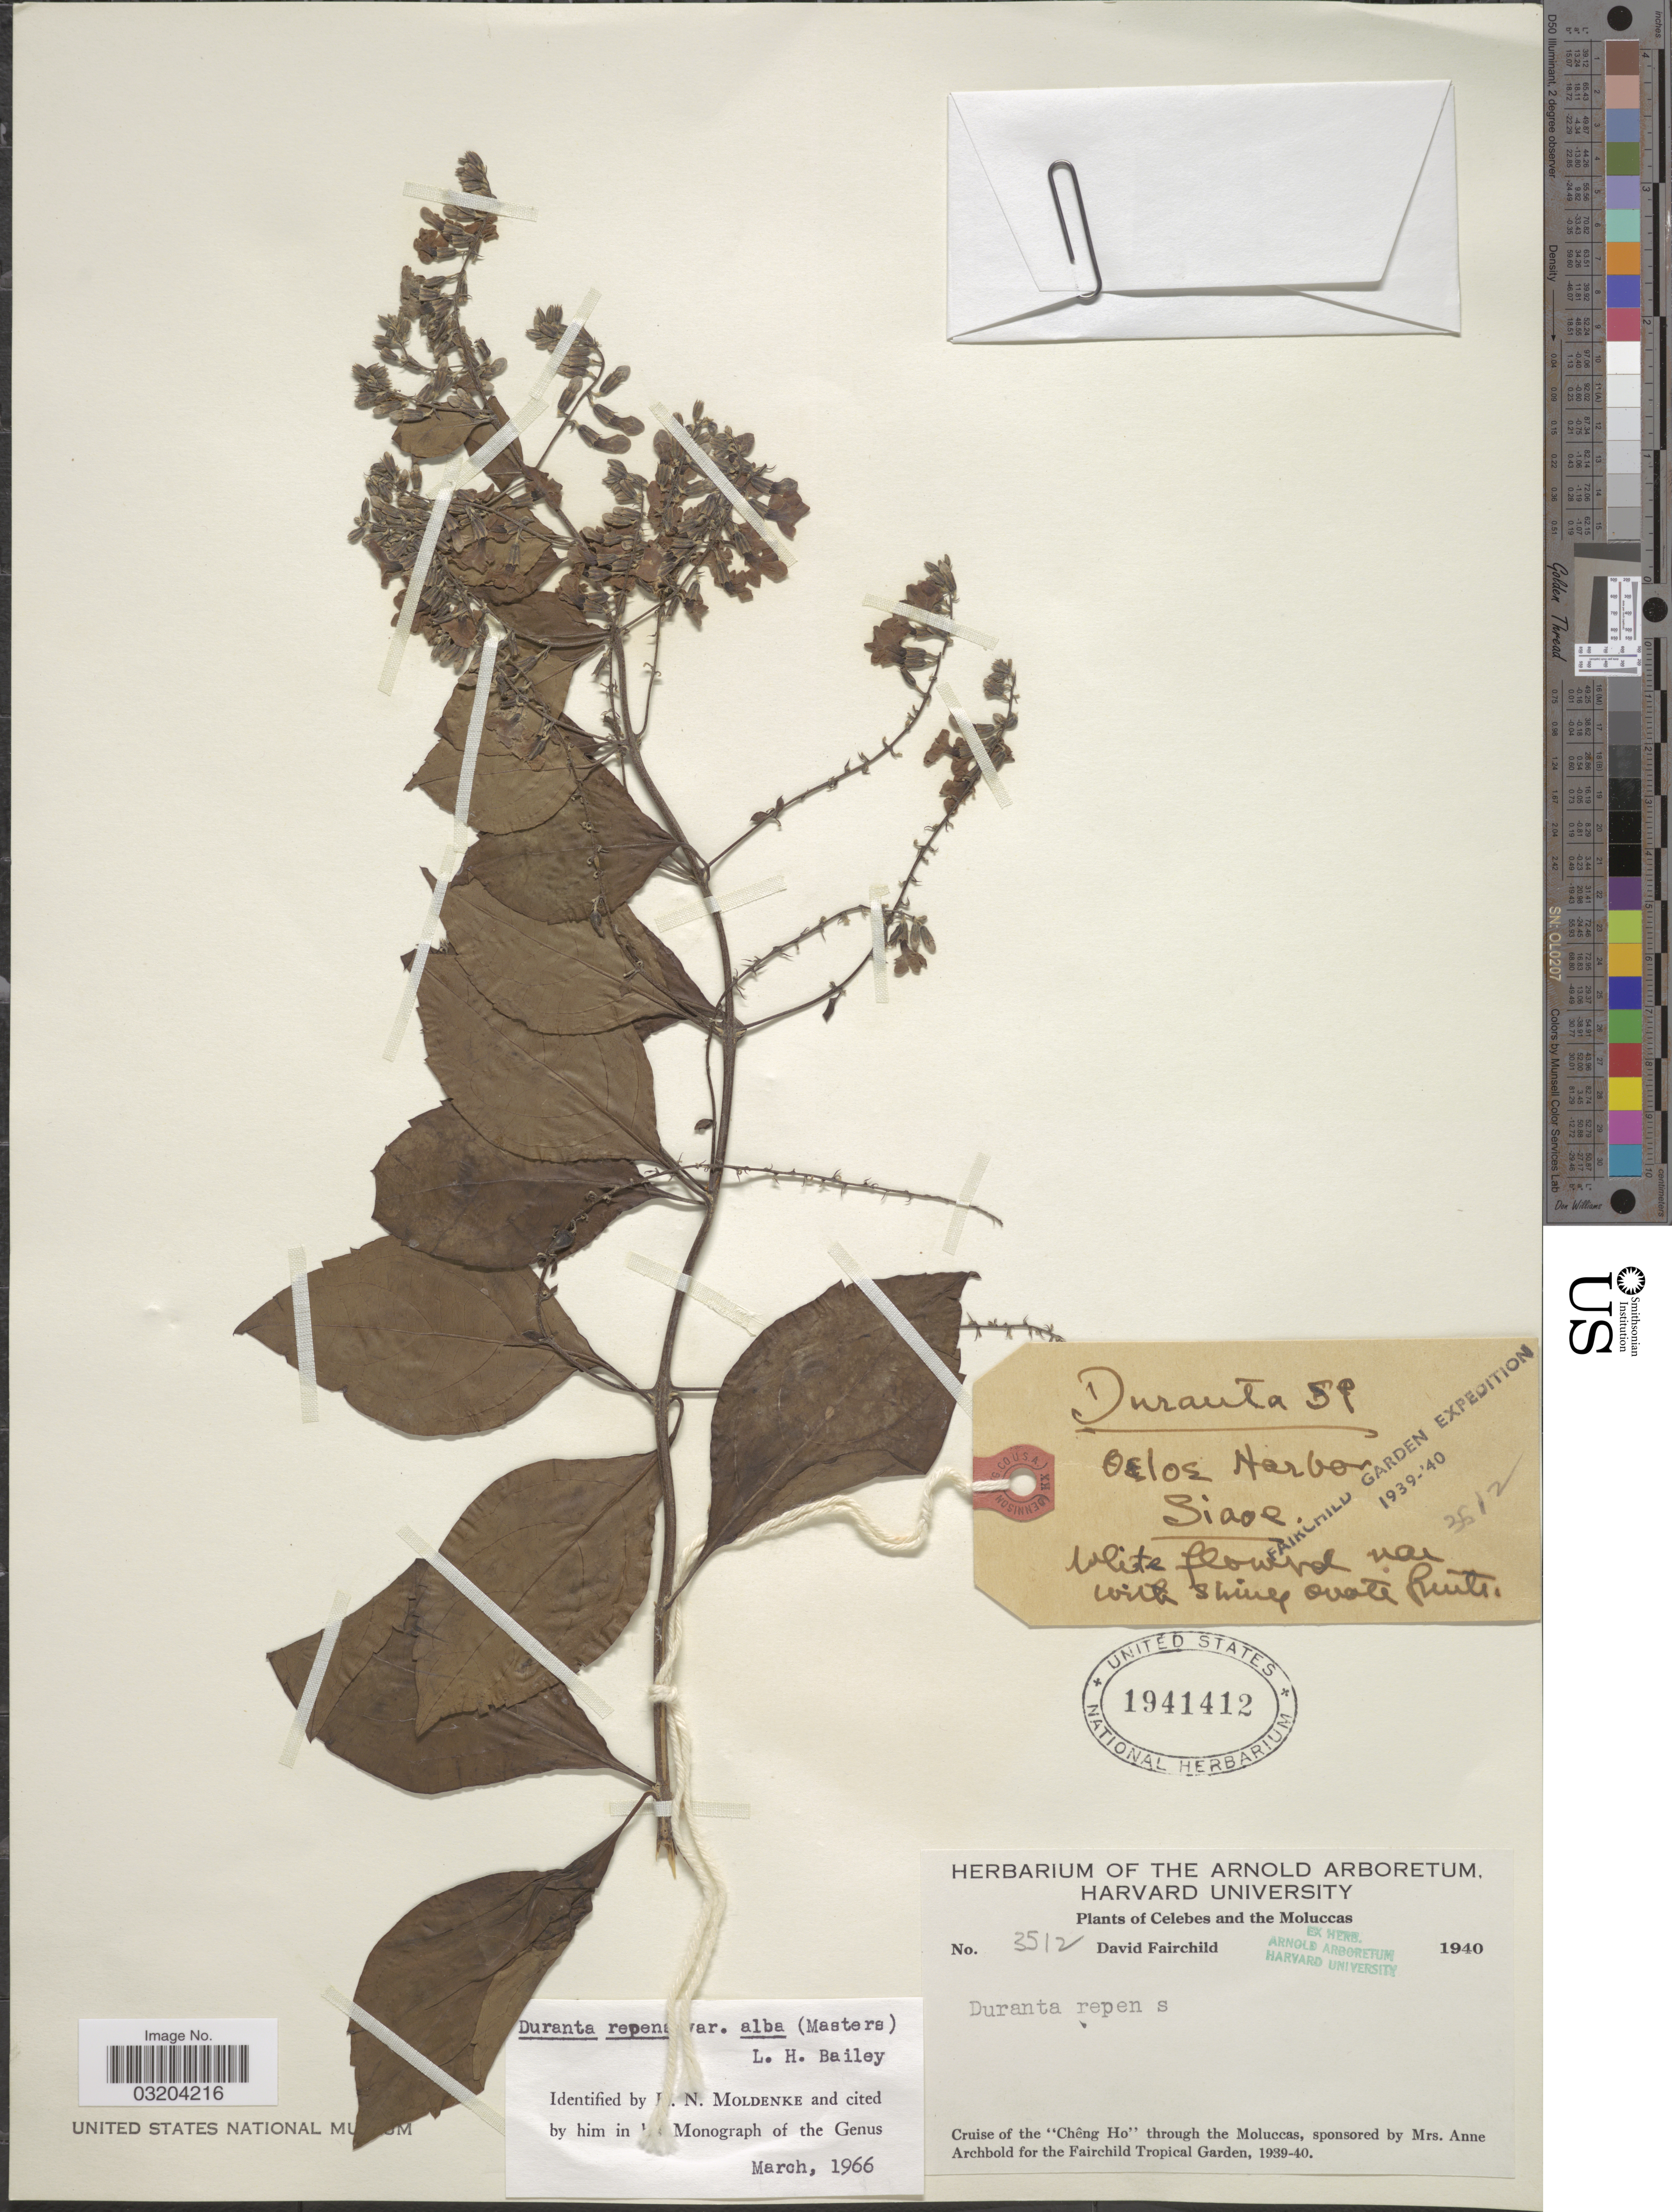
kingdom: Plantae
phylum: Tracheophyta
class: Magnoliopsida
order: Lamiales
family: Verbenaceae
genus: Duranta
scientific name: Duranta erecta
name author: L.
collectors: D. Fairchild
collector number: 3512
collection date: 1940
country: Indonesia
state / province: Maluku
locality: Celebes and the Moluccas.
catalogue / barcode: US 1941412